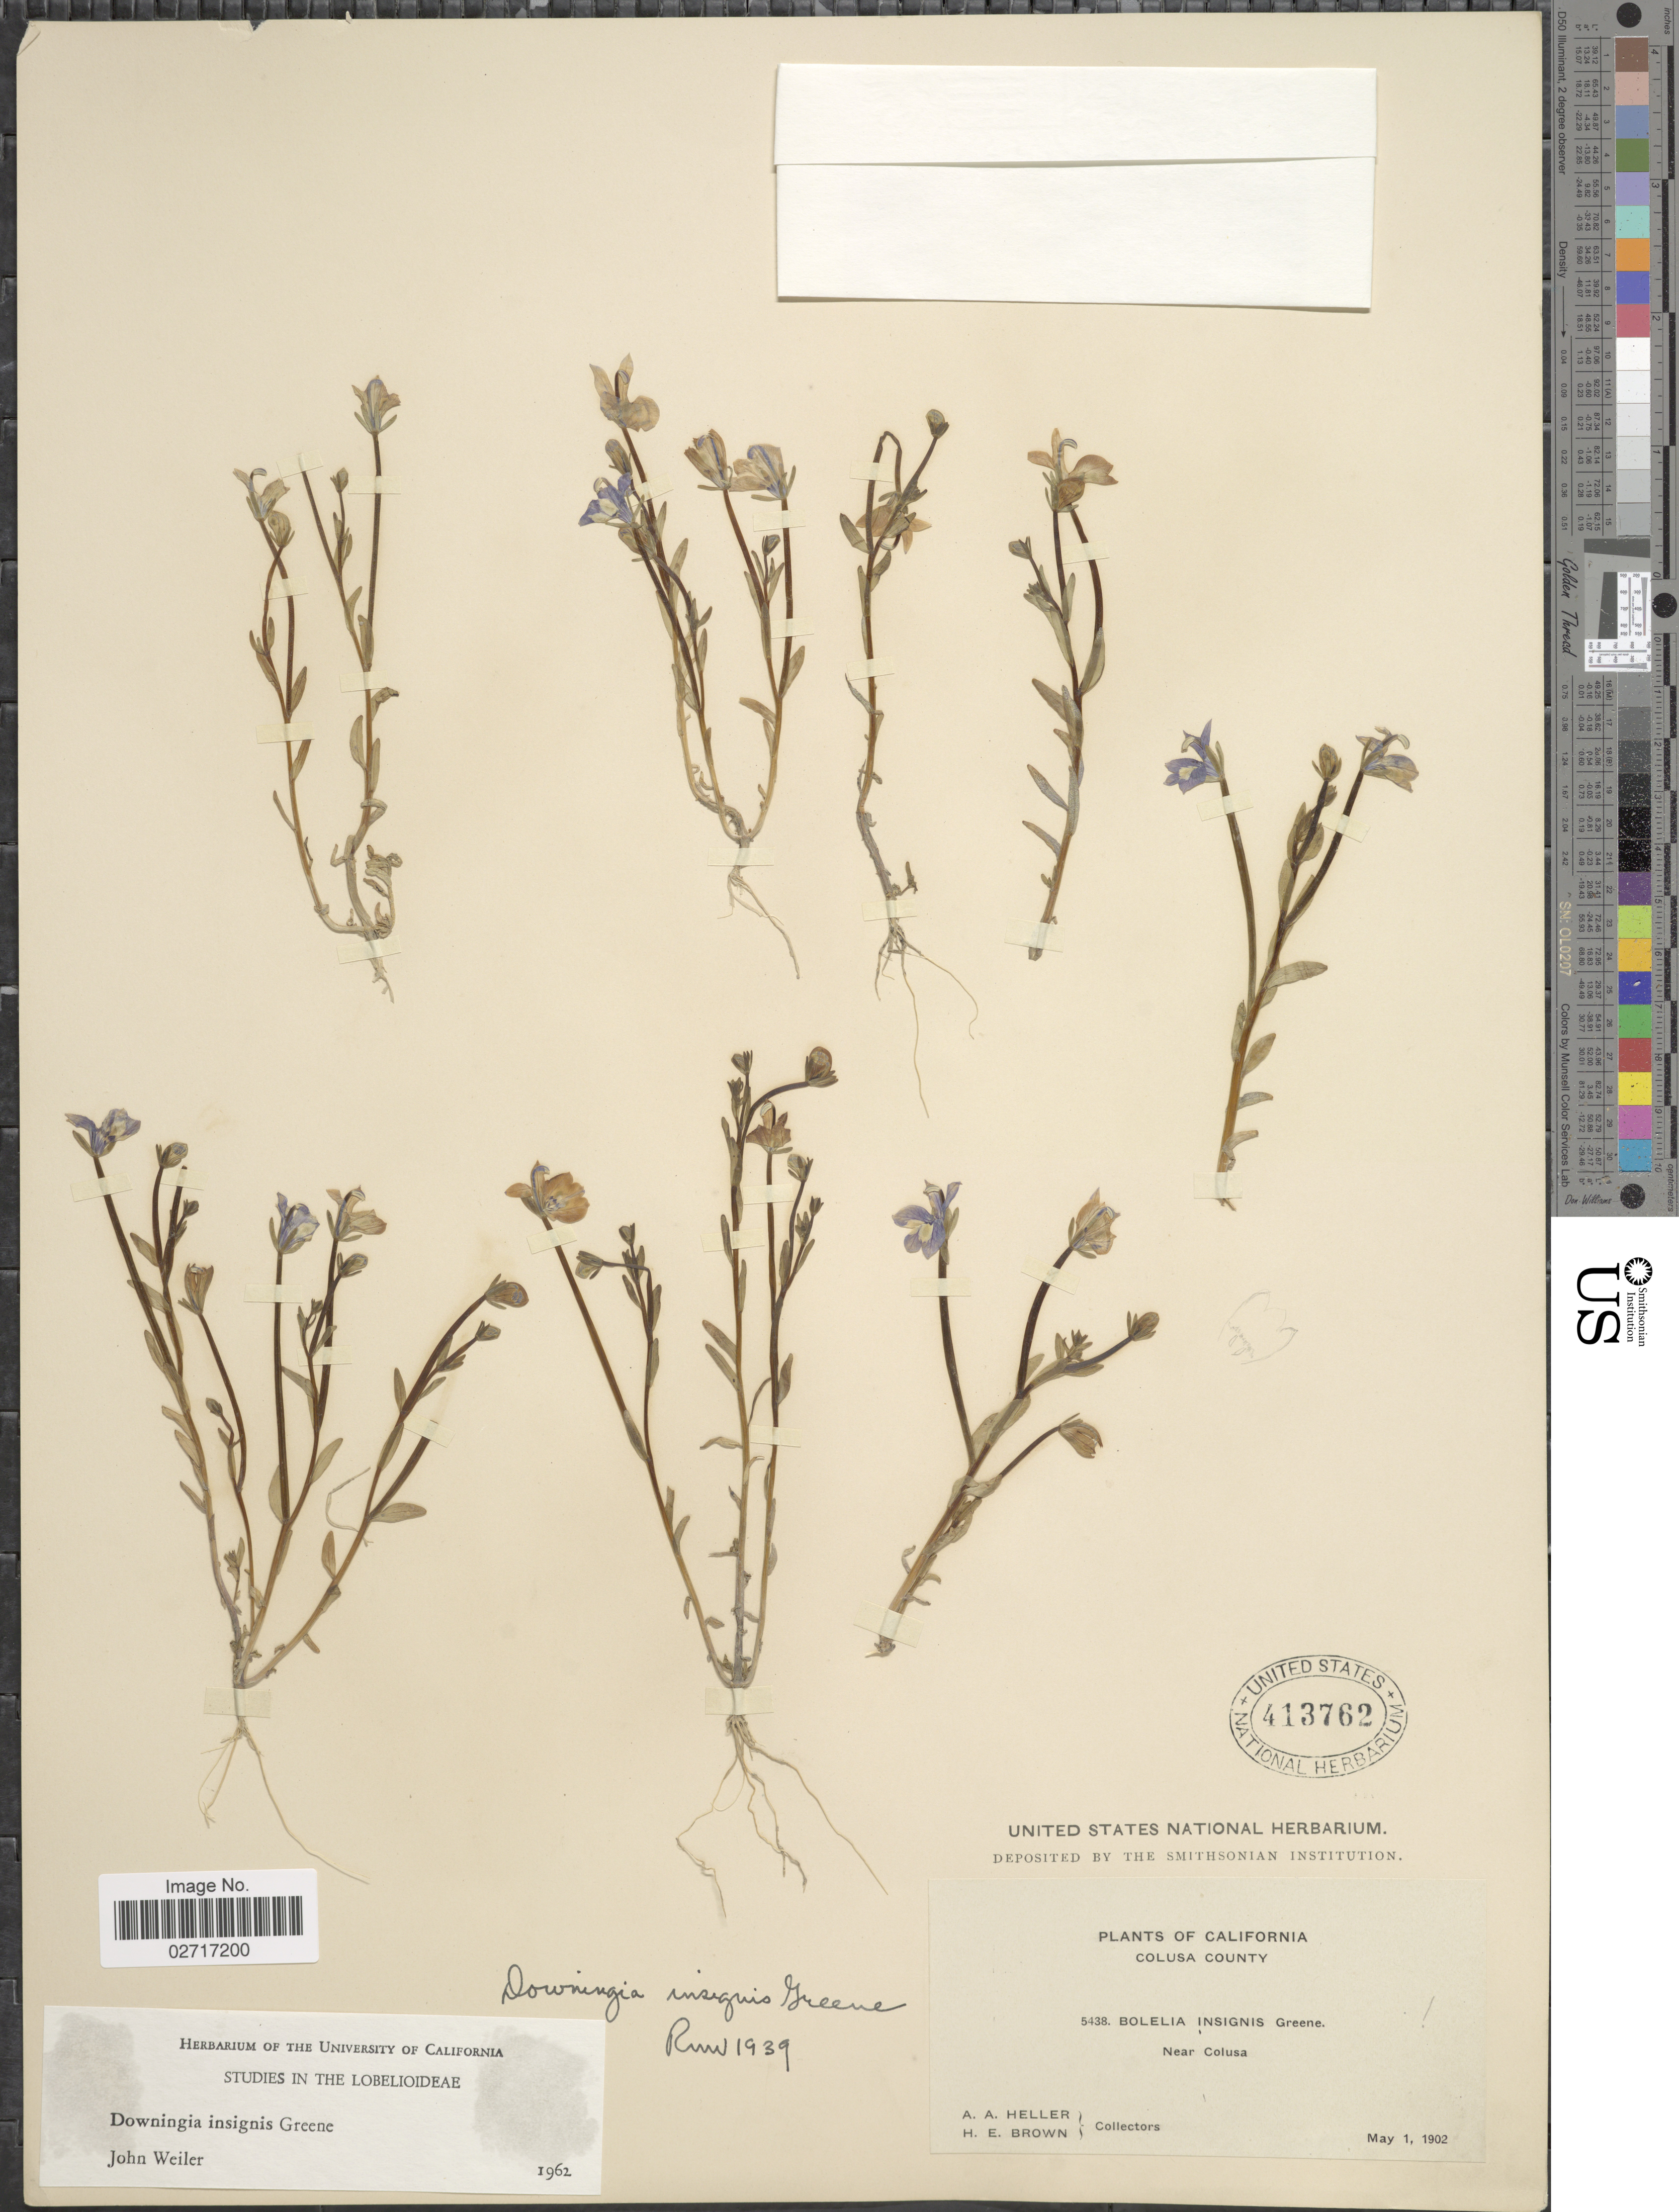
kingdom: Plantae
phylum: Tracheophyta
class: Magnoliopsida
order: Asterales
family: Campanulaceae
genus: Downingia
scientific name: Downingia insignis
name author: Greene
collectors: A. A. Heller & H. E. Brown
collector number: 5438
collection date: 1902-05-01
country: United States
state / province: California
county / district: Colusa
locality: Colusa County, Near Colusa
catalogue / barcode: US 413762